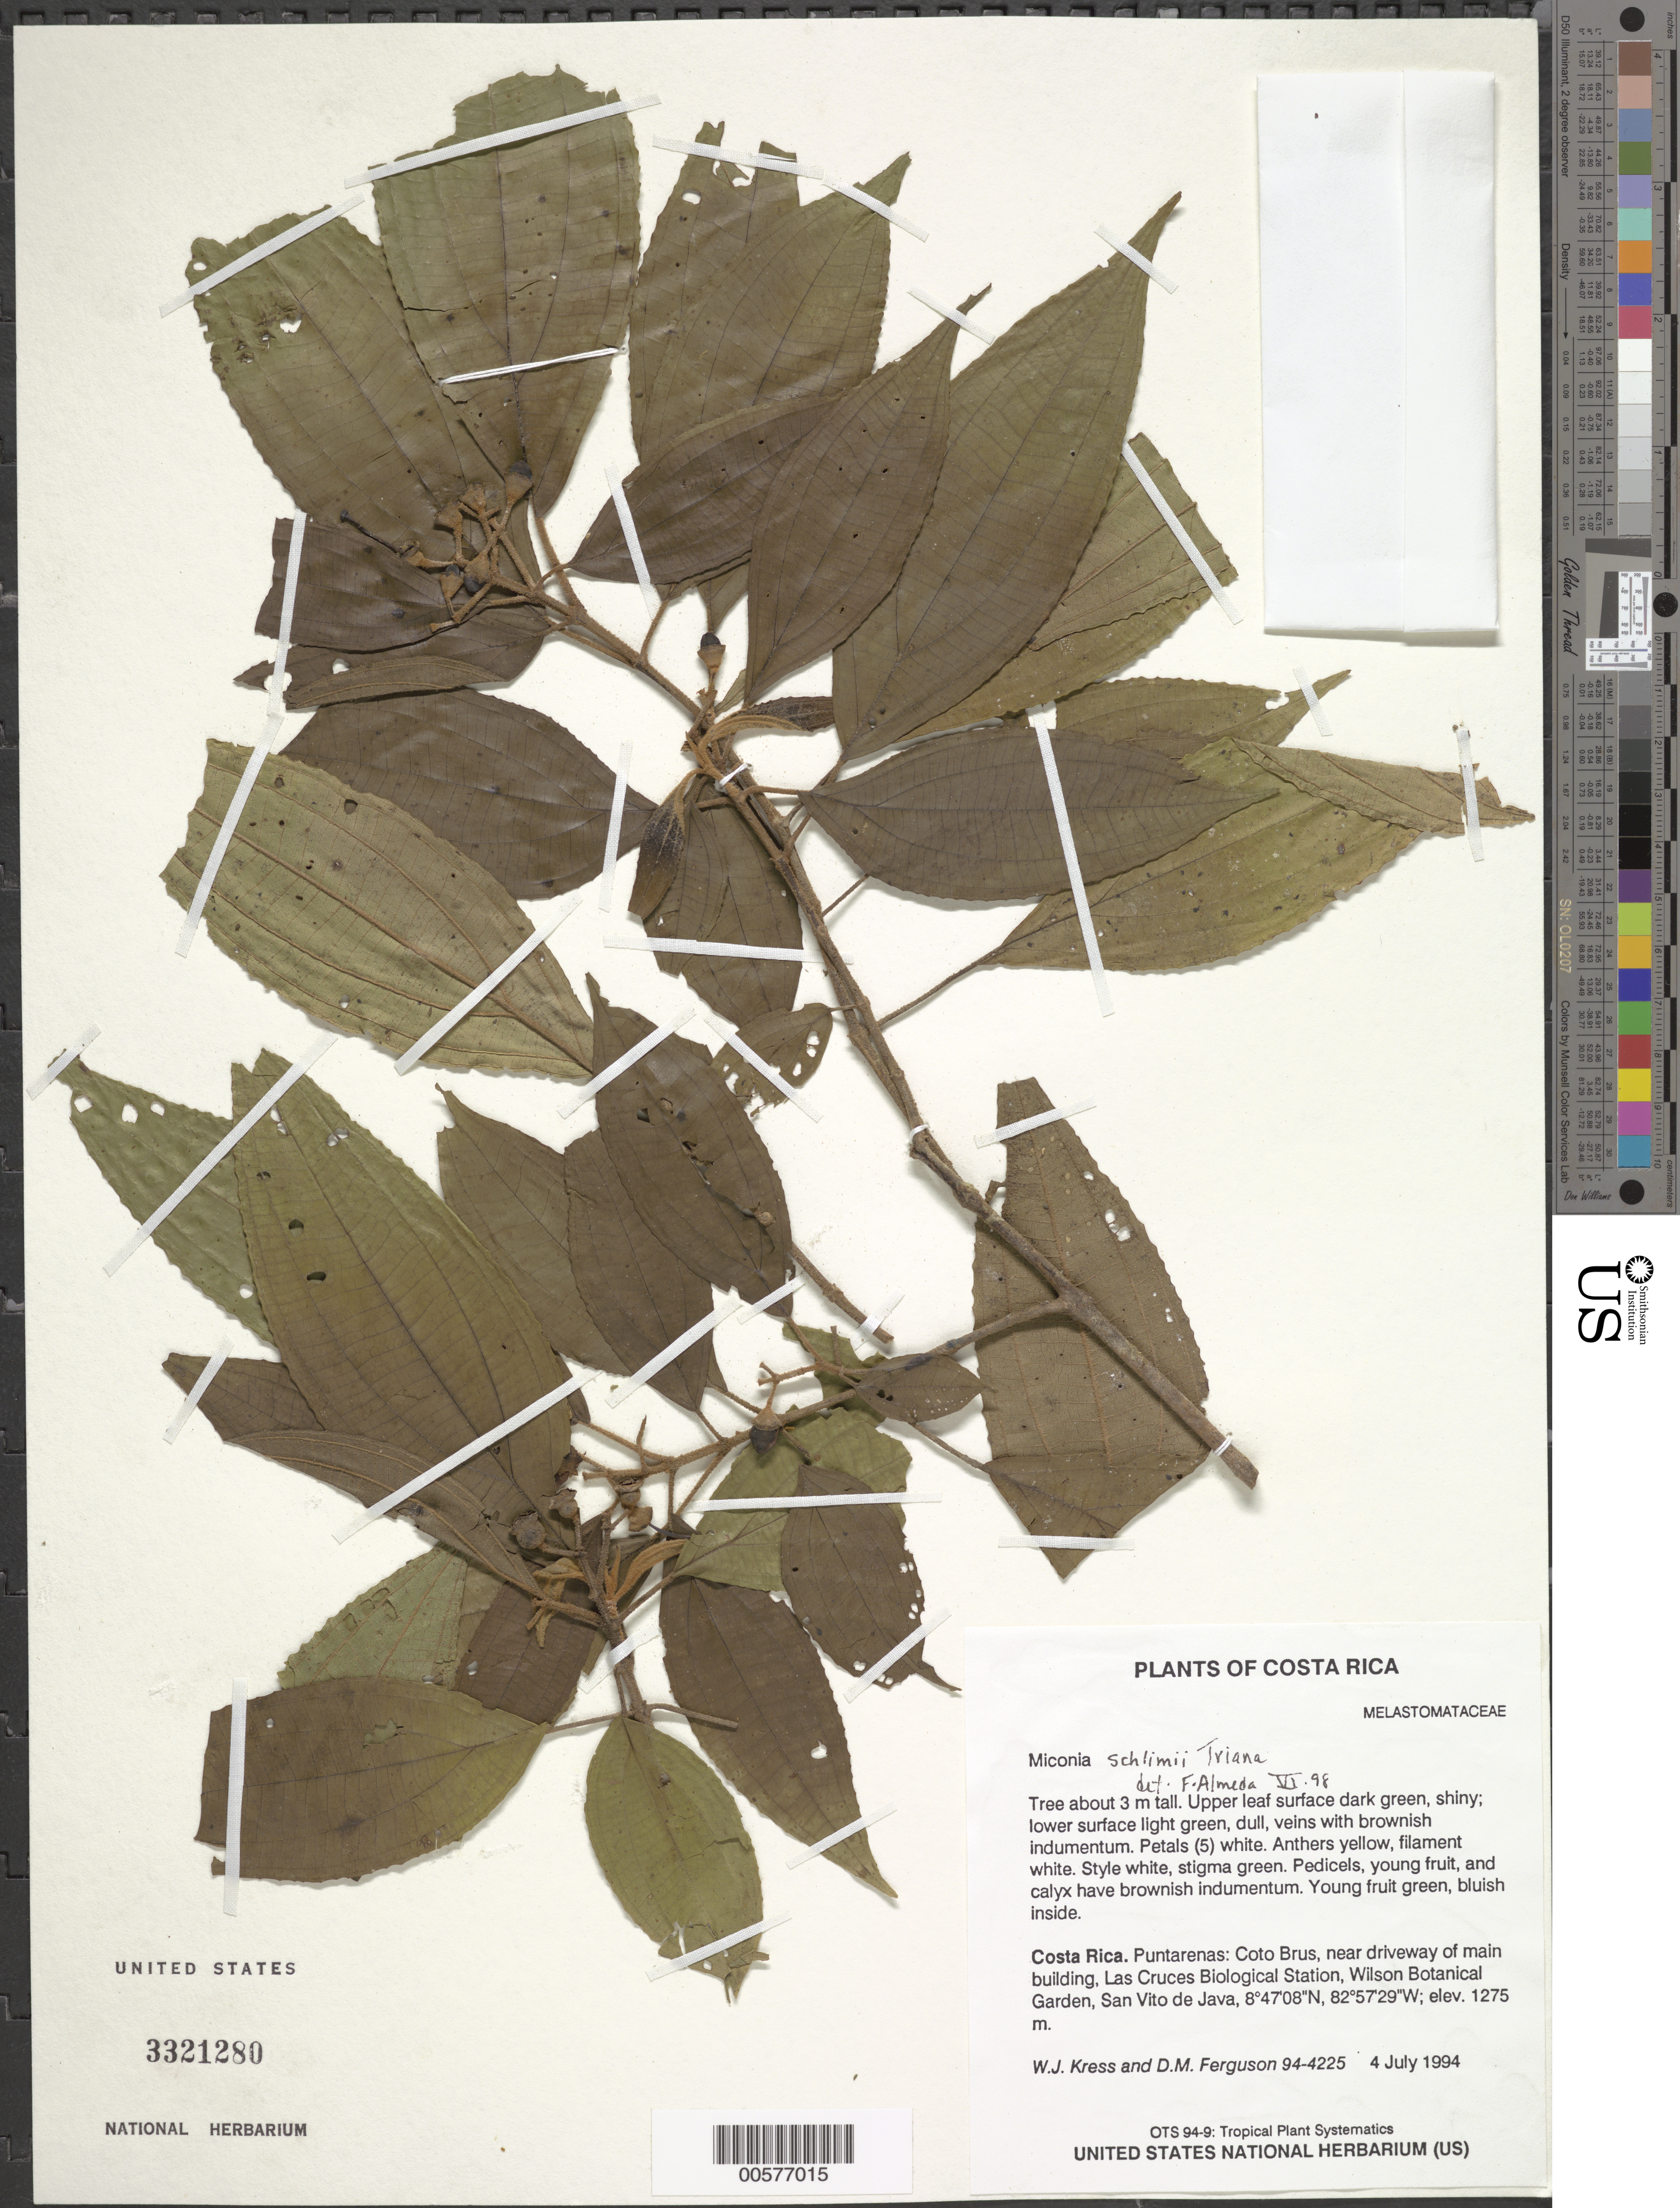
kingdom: Plantae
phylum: Tracheophyta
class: Magnoliopsida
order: Myrtales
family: Melastomataceae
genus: Miconia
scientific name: Miconia schlimii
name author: Triana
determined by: Almeda, F.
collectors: W. J. Kress & D. M. Ferguson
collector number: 94-4225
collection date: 1994-07-04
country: Costa Rica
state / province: Puntarenas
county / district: Coto Brus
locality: Near driveway of main building, Las Cruces Biological Station, Wilson Botanical Garden, San Vito de Java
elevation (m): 1275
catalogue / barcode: US 3321280